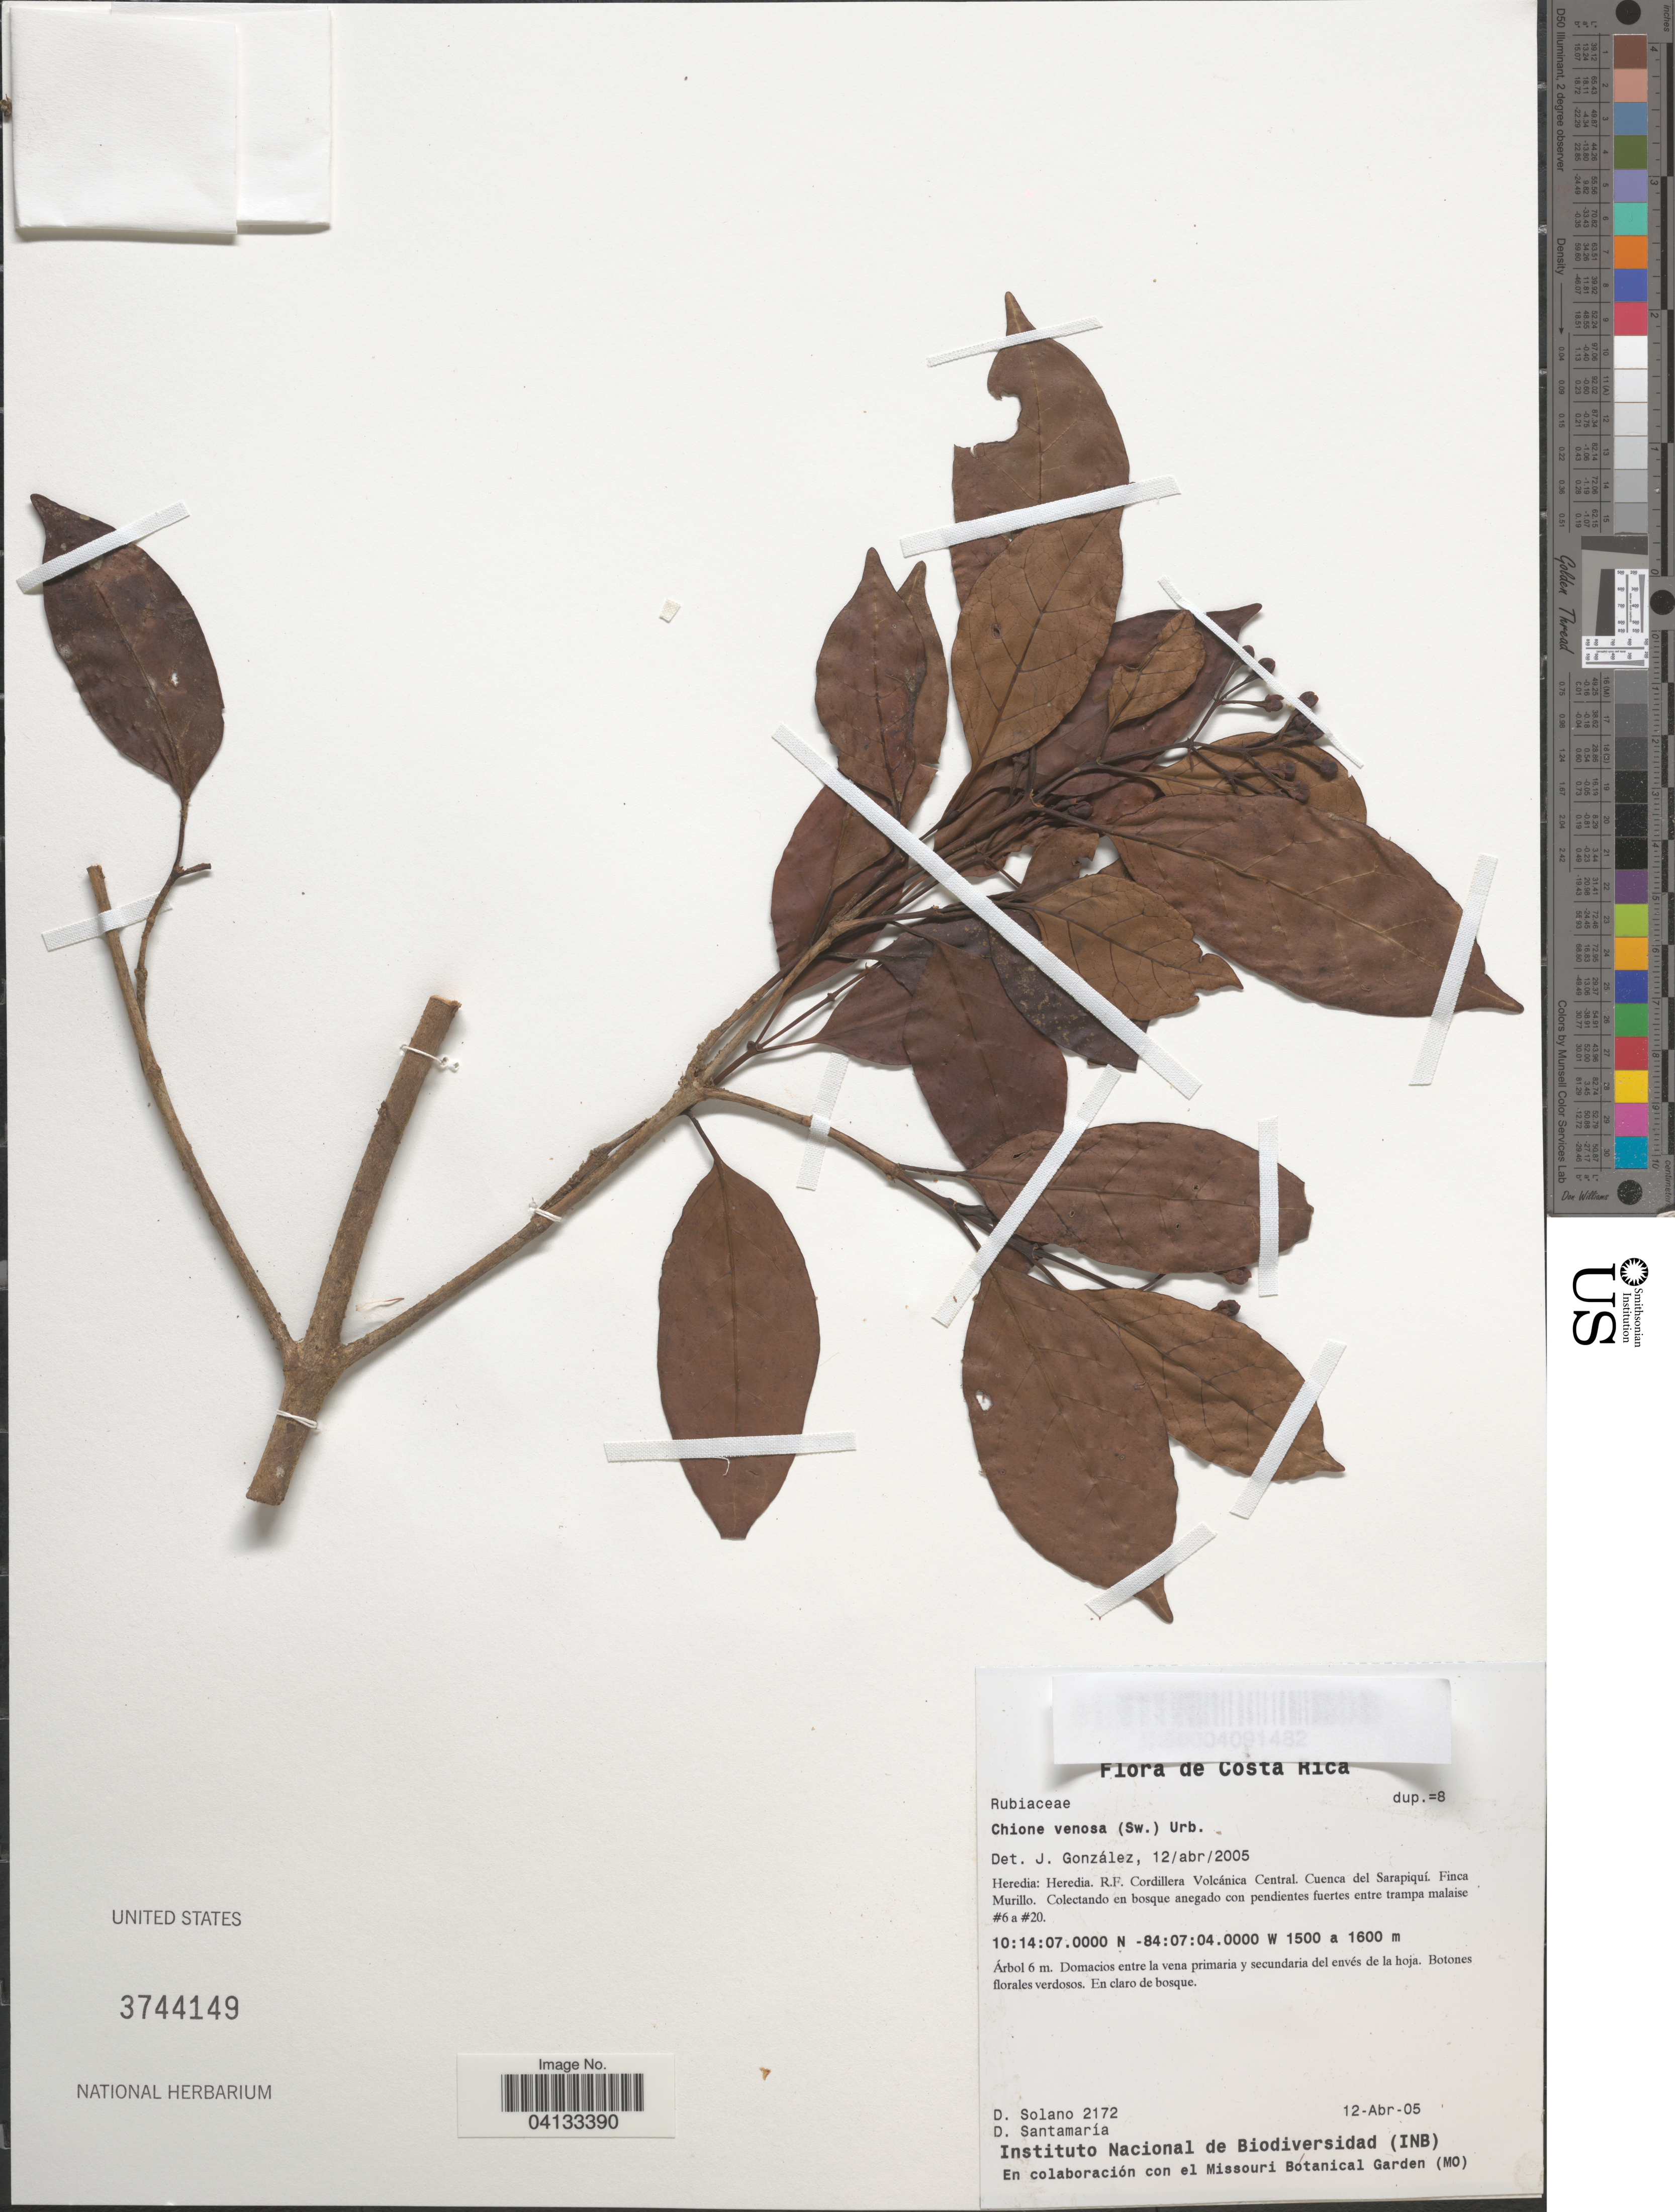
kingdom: Plantae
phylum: Tracheophyta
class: Magnoliopsida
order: Gentianales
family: Rubiaceae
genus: Chione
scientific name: Chione venosa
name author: (Sw.) Urb.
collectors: D. Solano & D. Santamaria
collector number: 2172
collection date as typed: Transcribed d/m/y: 12/4/5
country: Costa Rica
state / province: Heredia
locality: Heredia. R.F. Cordillera Volcánica Central. Cuenca del Sarapiquí. Finca murillo.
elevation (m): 1500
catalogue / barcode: US 3744149